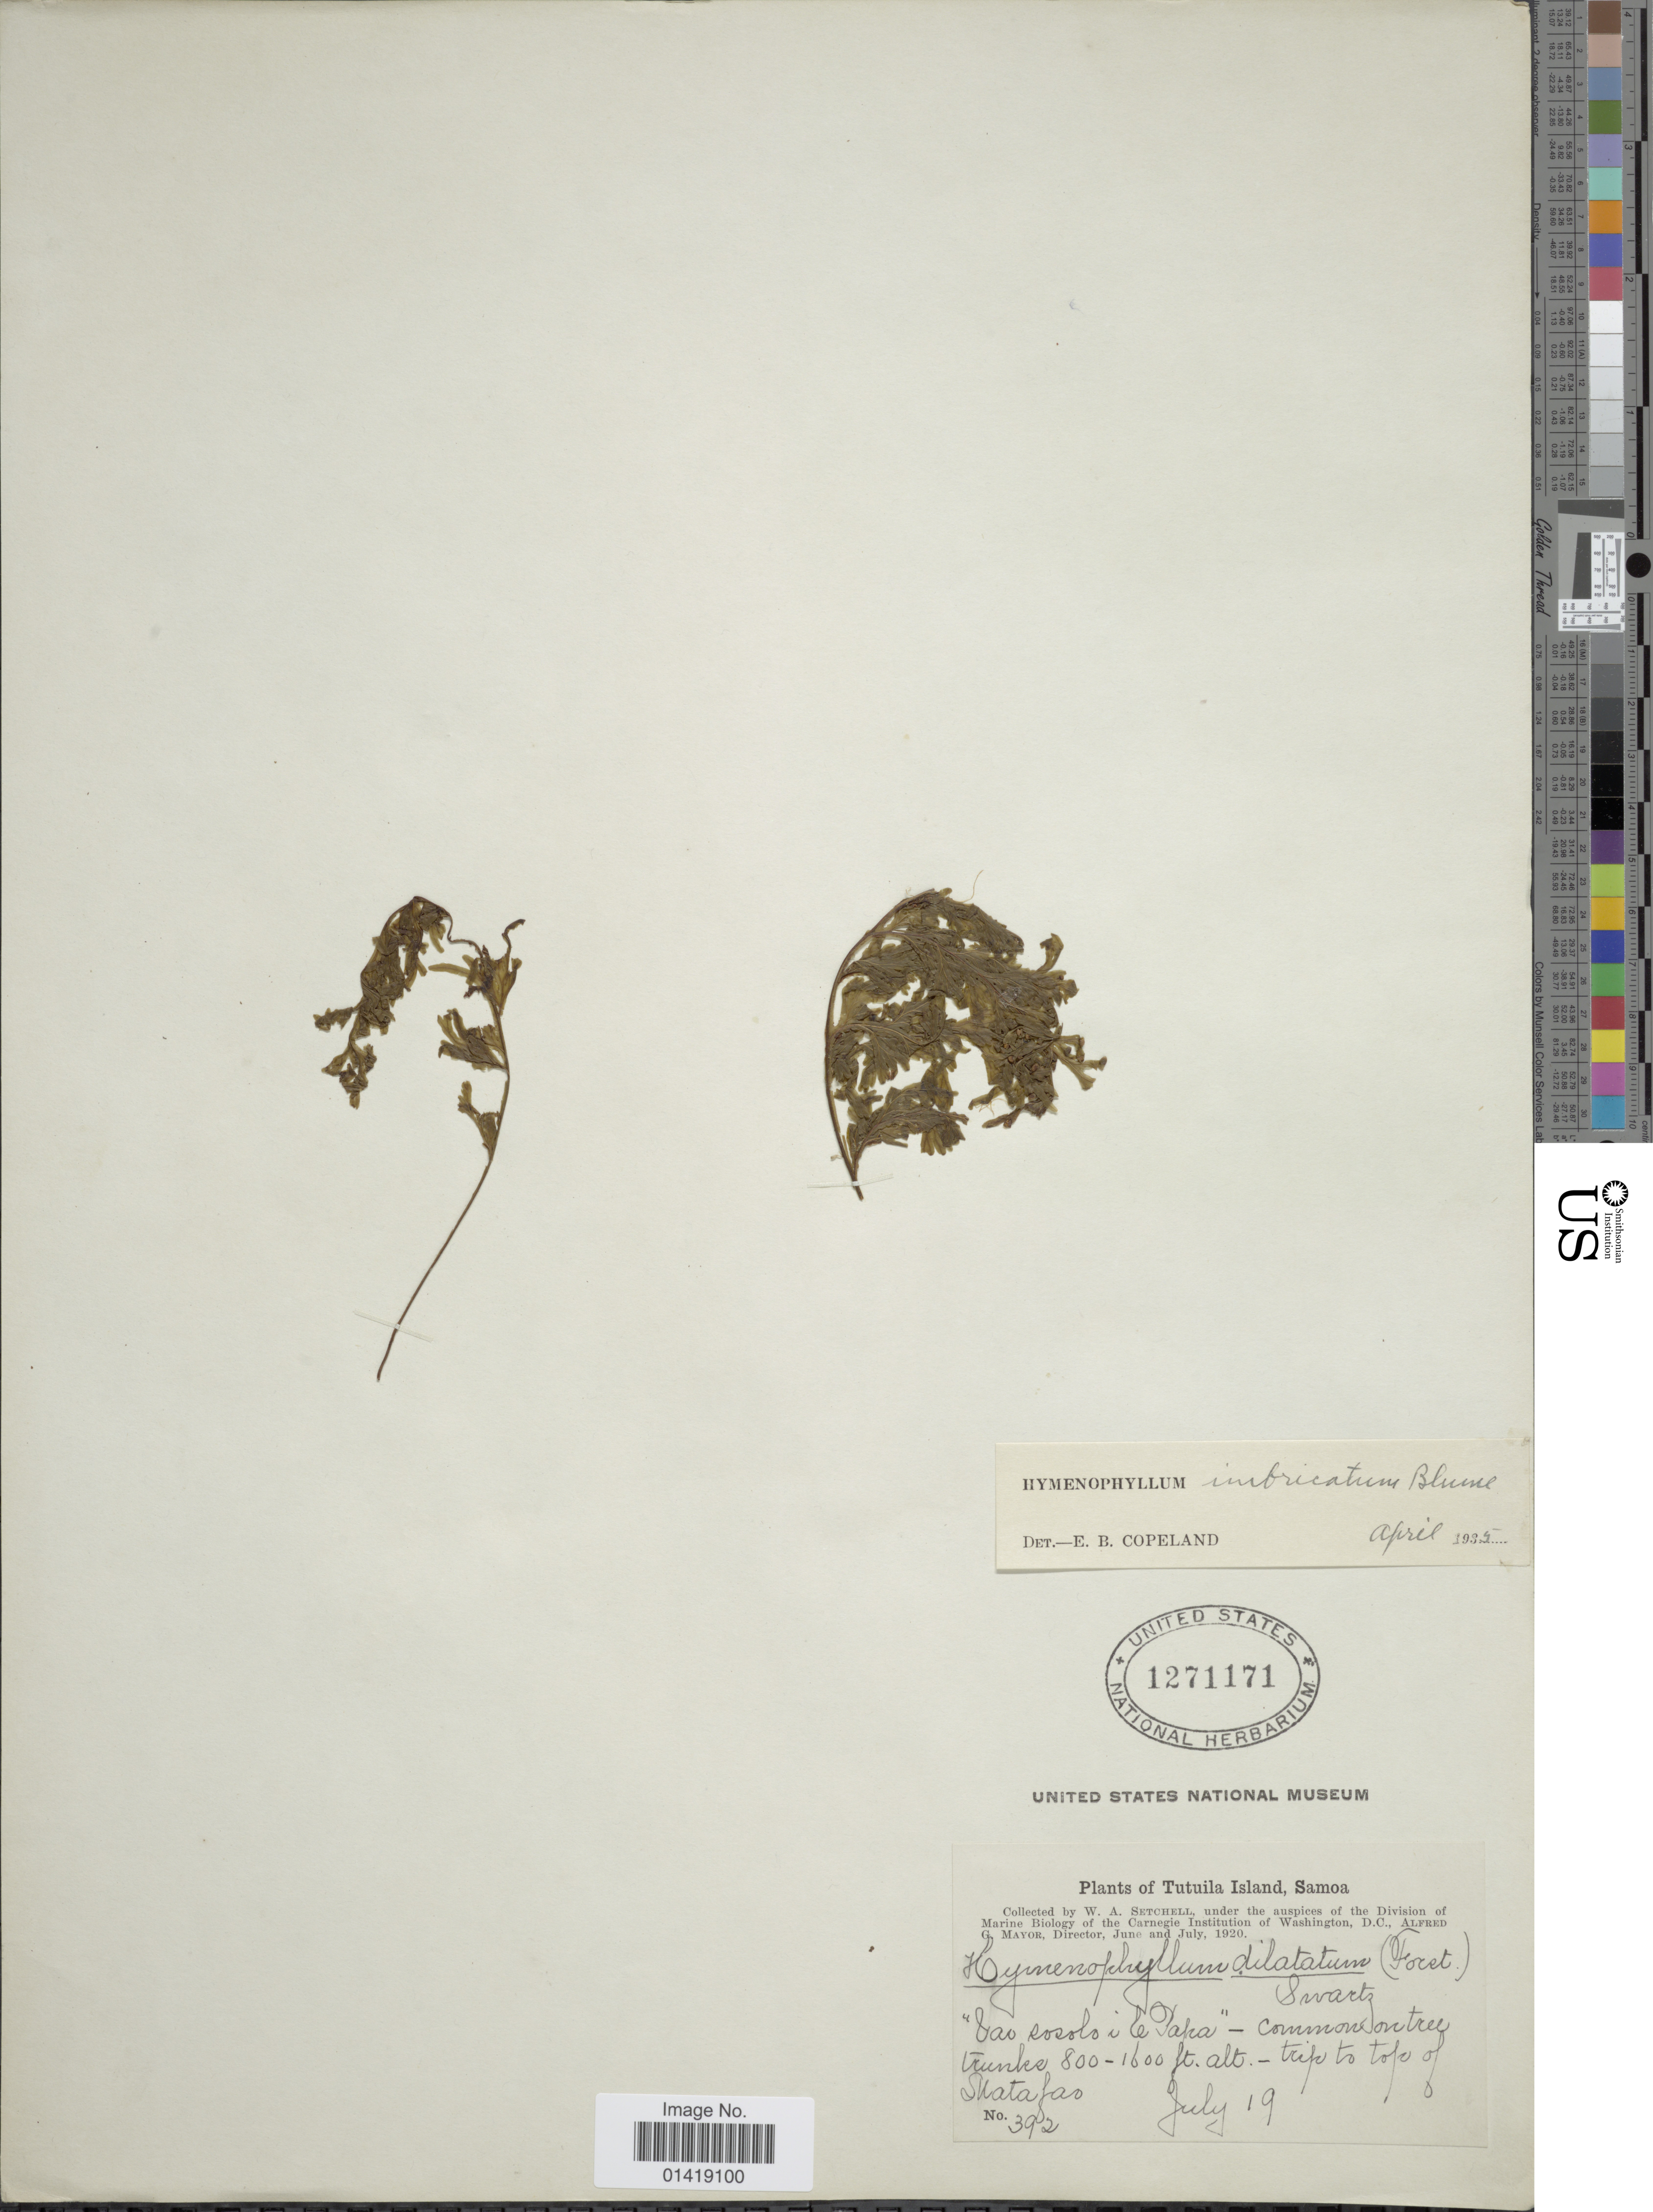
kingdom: Plantae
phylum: Tracheophyta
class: Polypodiopsida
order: Hymenophyllales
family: Hymenophyllaceae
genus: Hymenophyllum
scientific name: Hymenophyllum imbricatum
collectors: W. Setchell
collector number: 392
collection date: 1920-07-19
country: American Samoa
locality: Tutuila Island, Samoa Sao rosolo i le Paka trip to of Skatafao [interpreted]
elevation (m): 244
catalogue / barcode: US 1271171